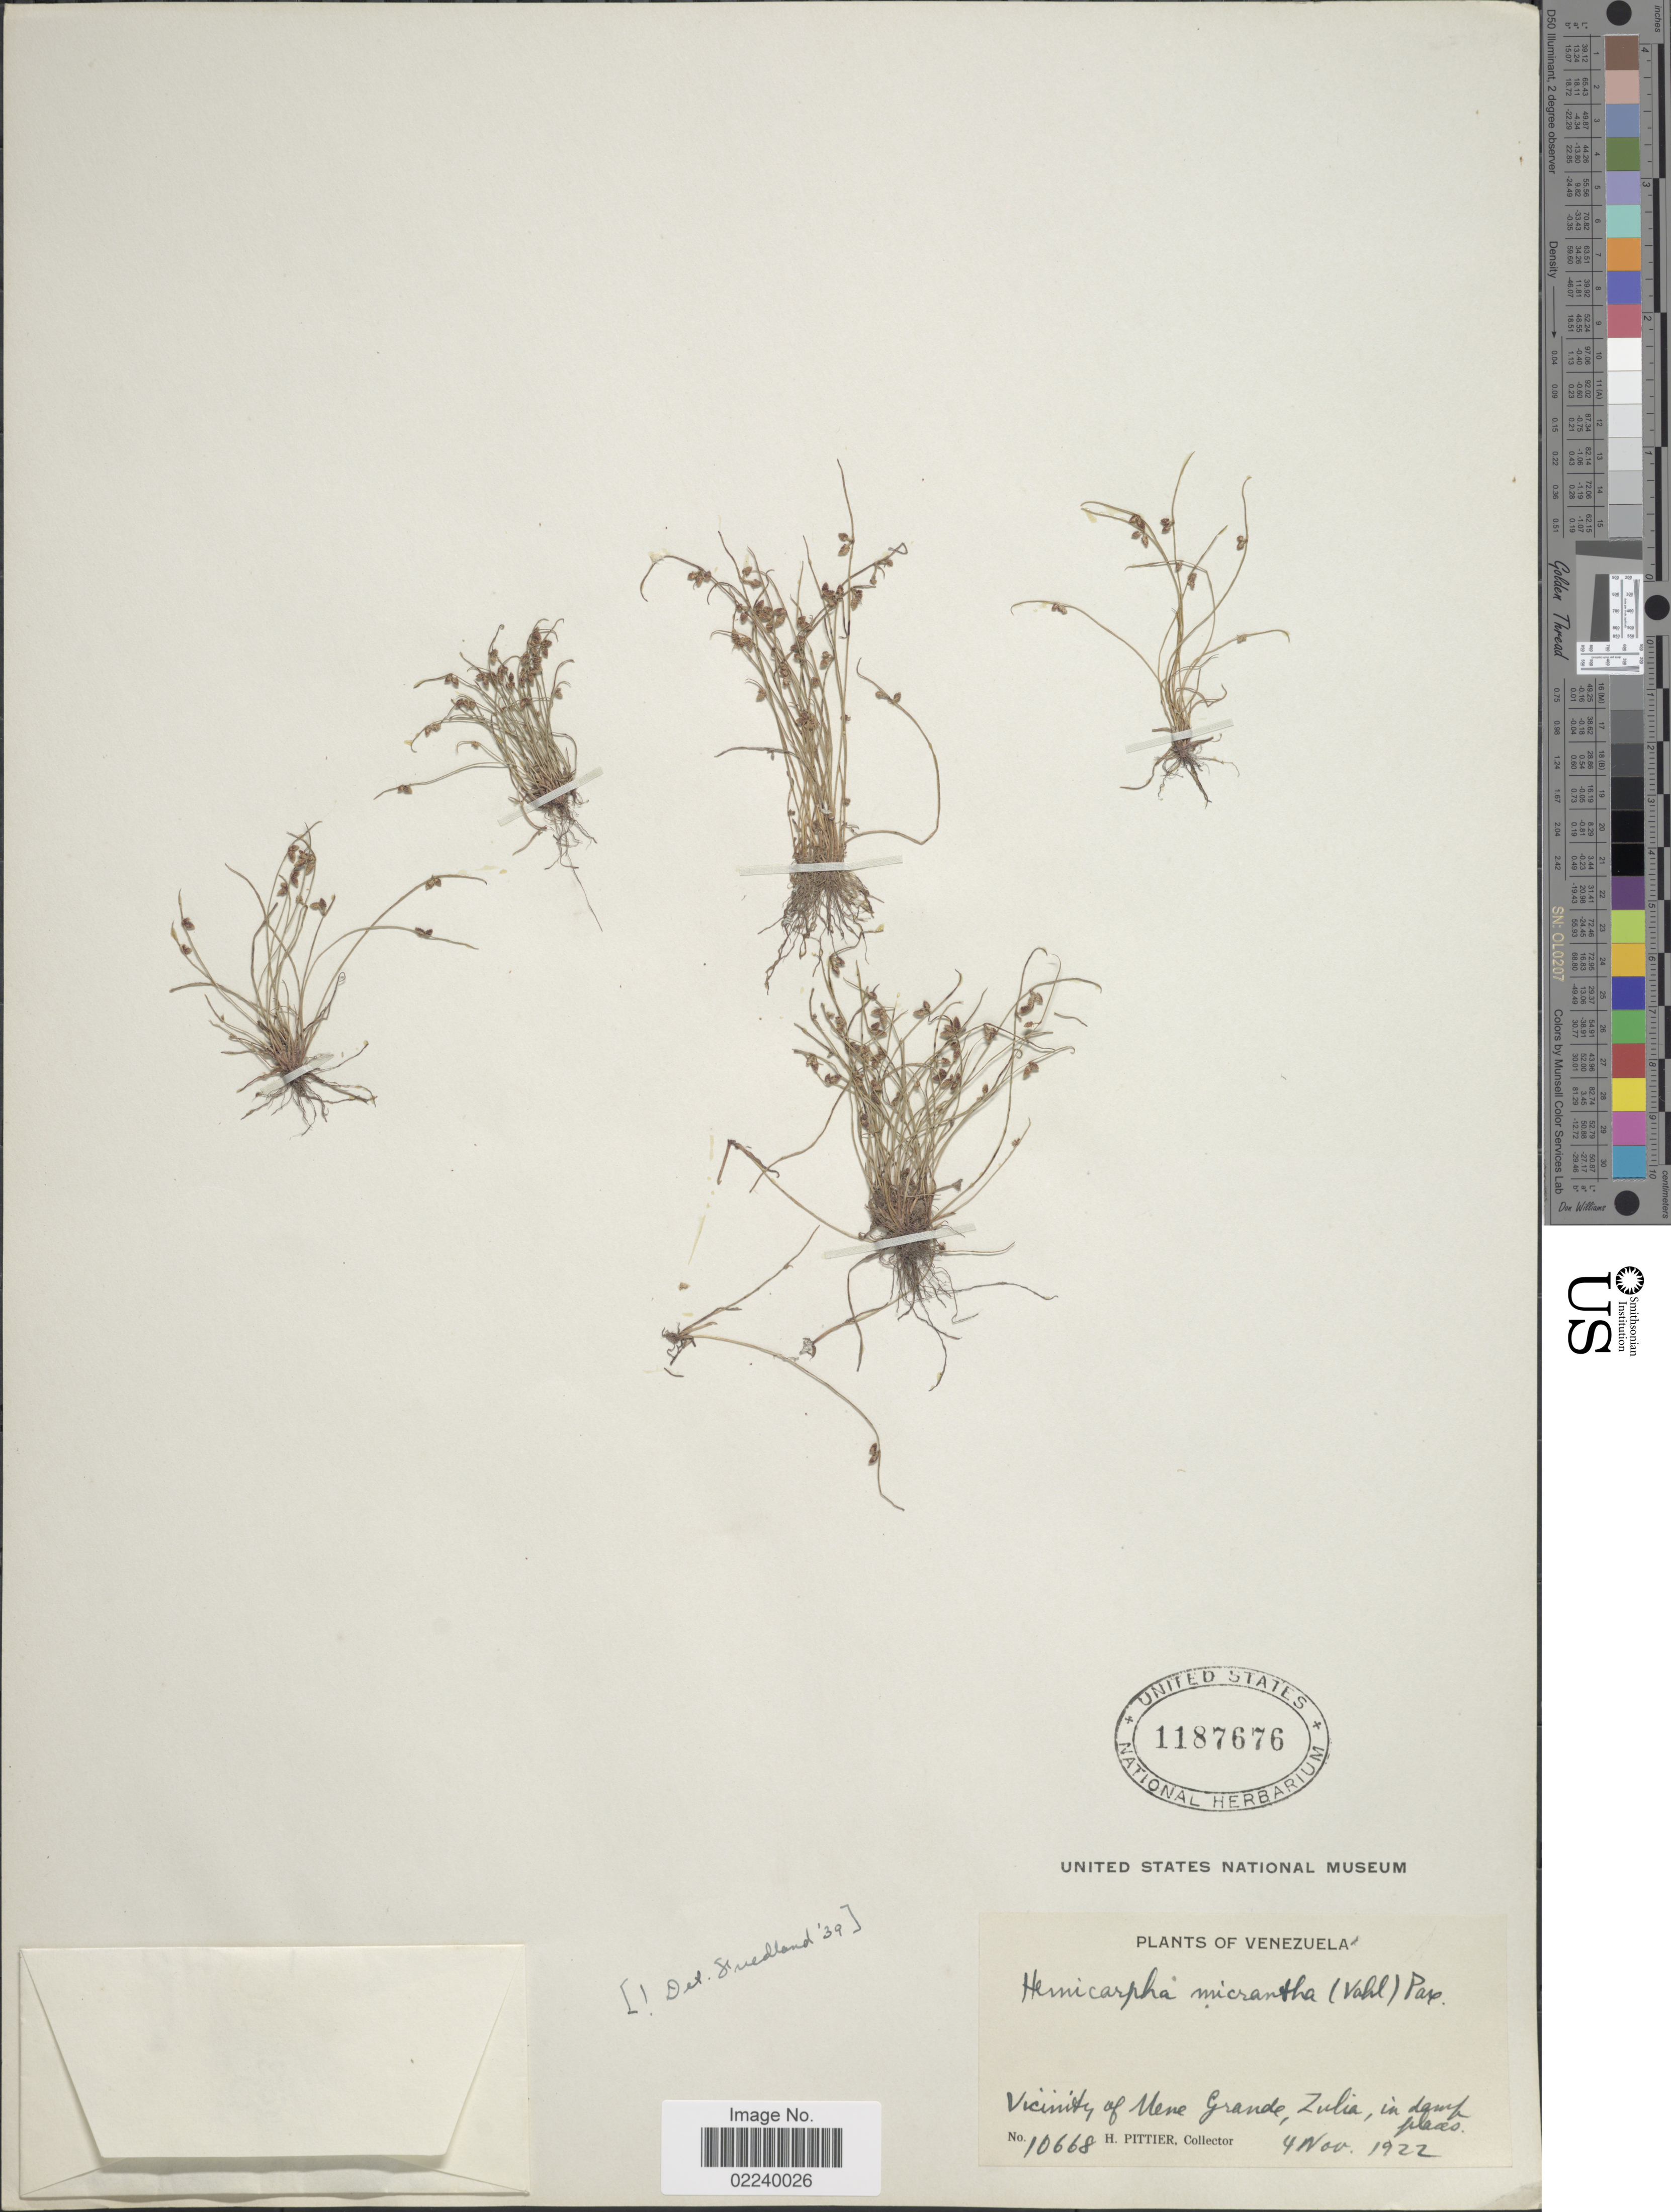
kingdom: Plantae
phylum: Tracheophyta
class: Liliopsida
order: Poales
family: Cyperaceae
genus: Cyperus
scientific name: Cyperus subsquarrosus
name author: (Muhl.) Bauters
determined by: Strong, M. T., (US), Smithsonian Institution - National Museum of Natural History (UNITED STATES)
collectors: H. F. Pittier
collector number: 10668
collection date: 1922-11-04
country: Venezuela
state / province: Zulia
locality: Vicinity of Mene Grande, in damp places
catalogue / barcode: US 1187676